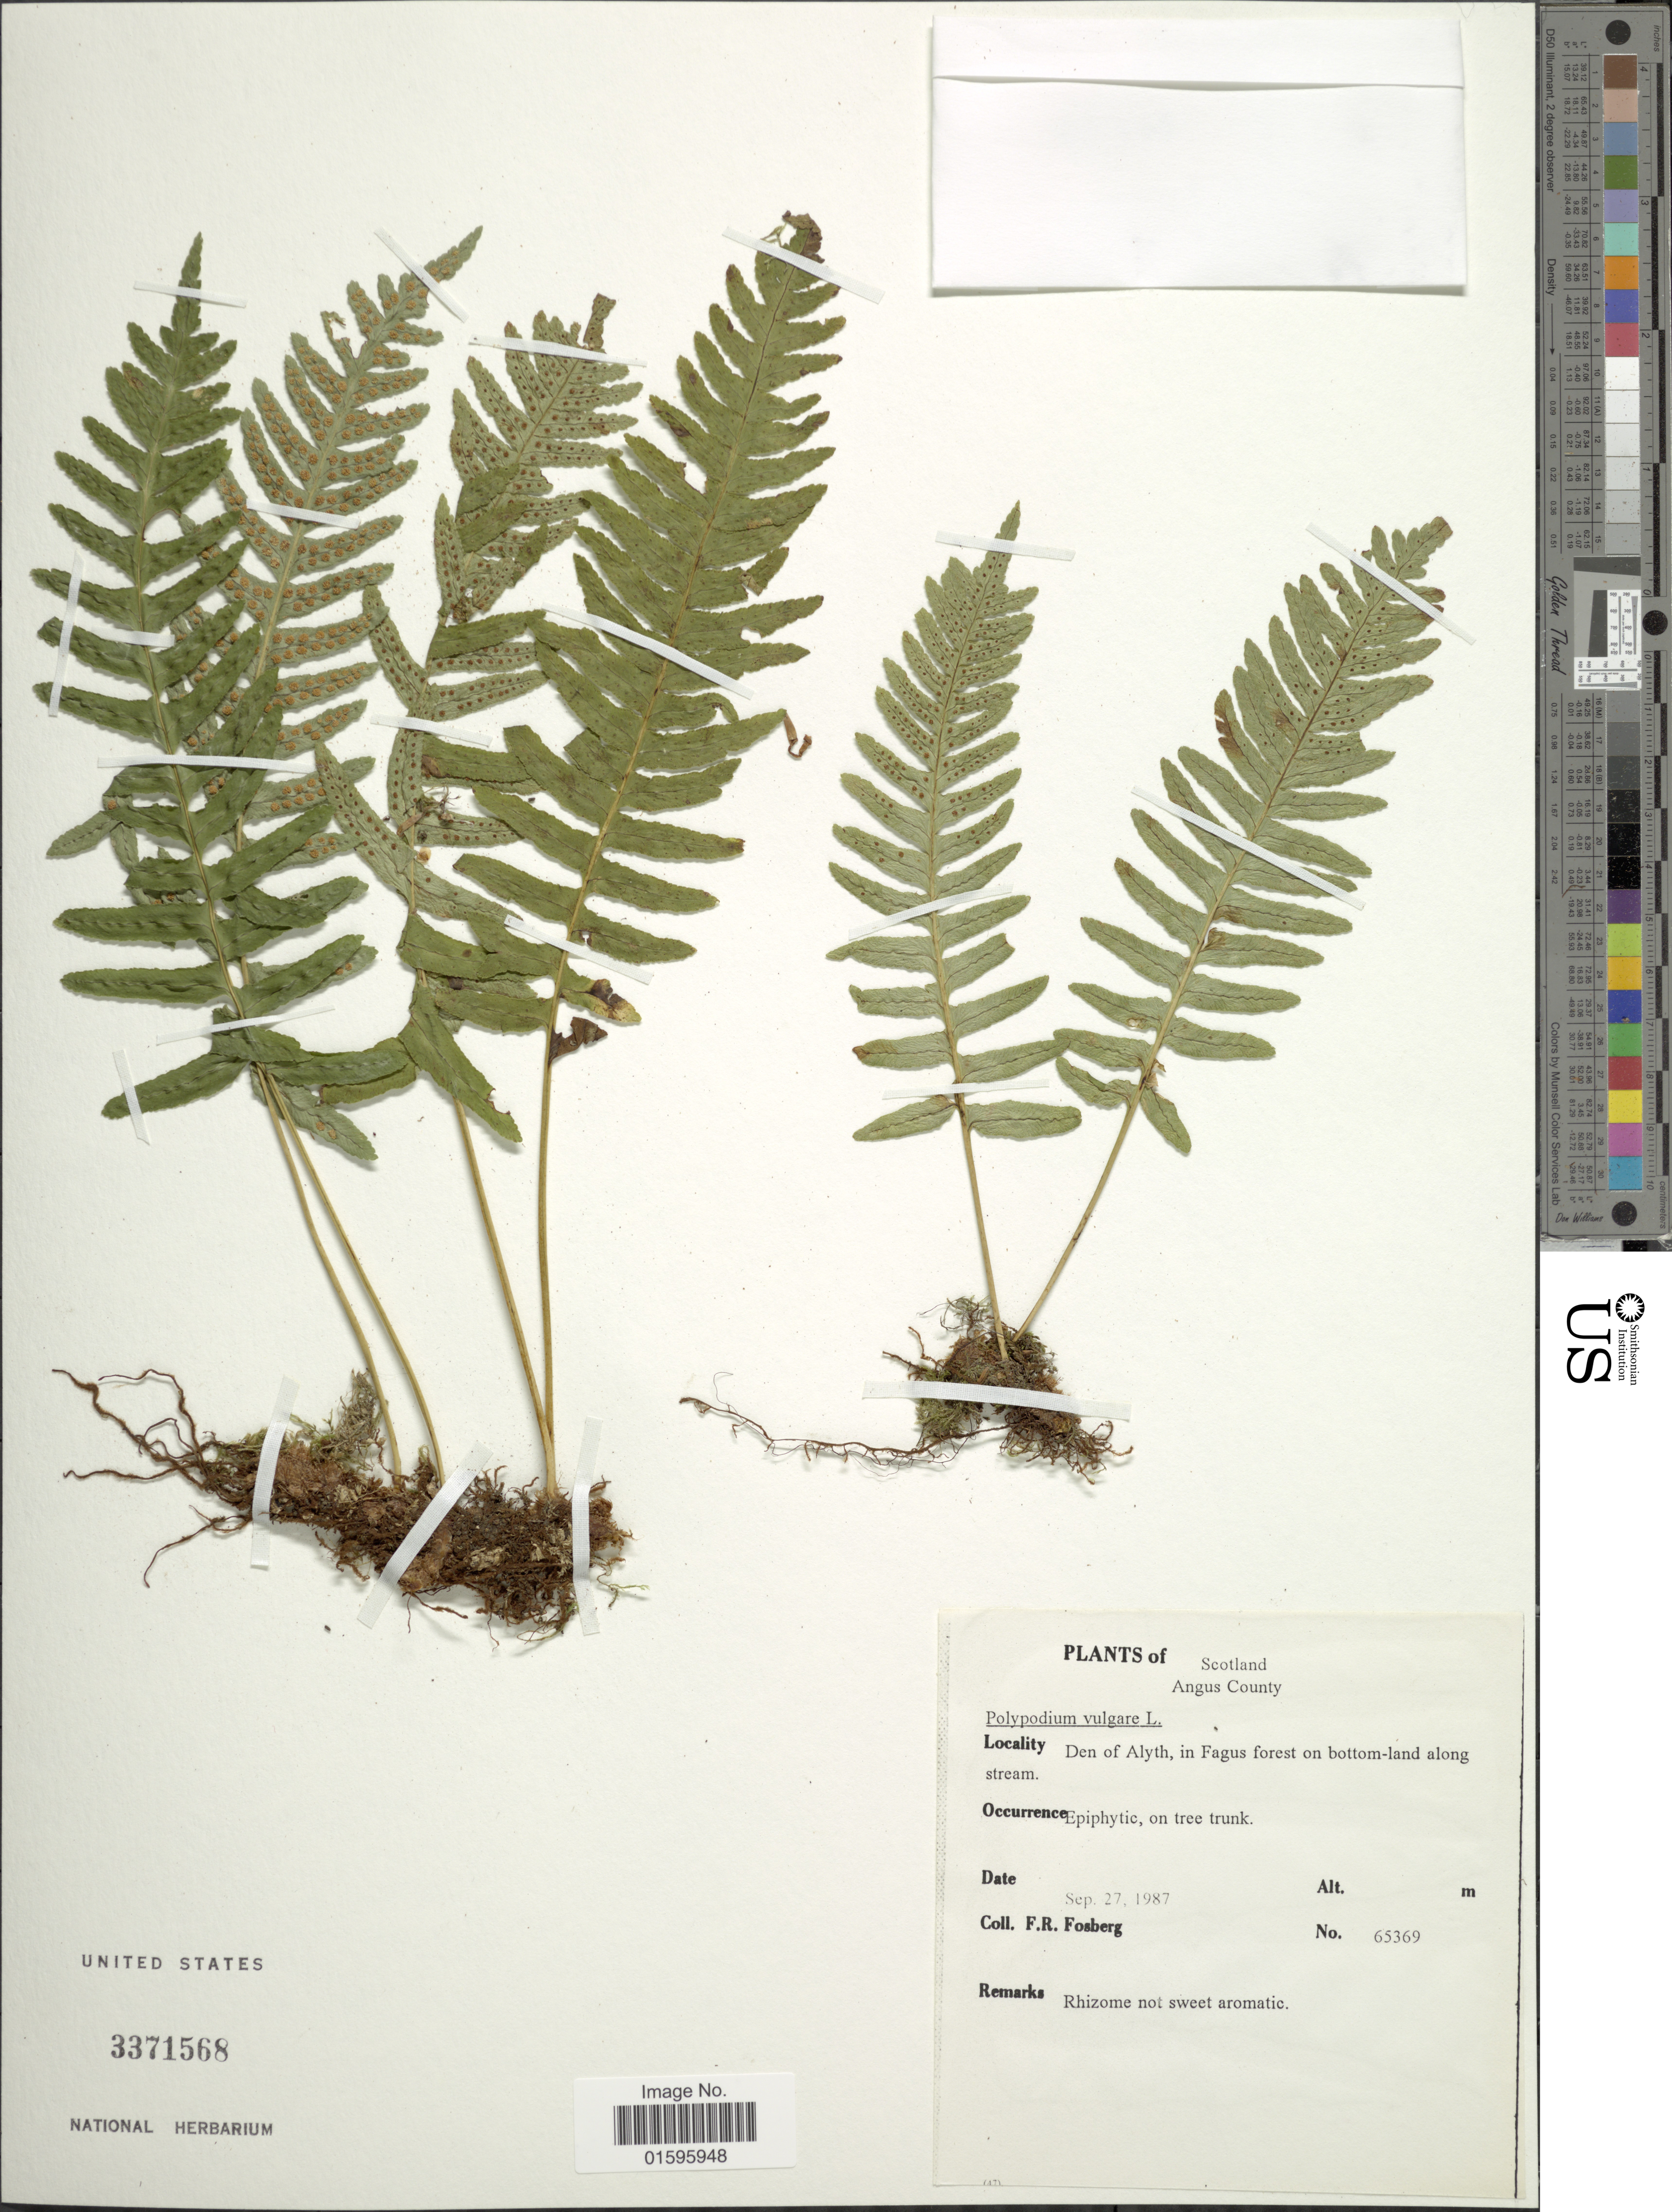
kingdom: Plantae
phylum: Tracheophyta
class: Polypodiopsida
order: Polypodiales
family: Polypodiaceae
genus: Polypodium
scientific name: Polypodium vulgare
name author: L.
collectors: F. R. Fosberg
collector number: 65369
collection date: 1987-09-27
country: United Kingdom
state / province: Scotland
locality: Scotland, Angus County, Den of Alyth, in Fagus forest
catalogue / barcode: US 3371568